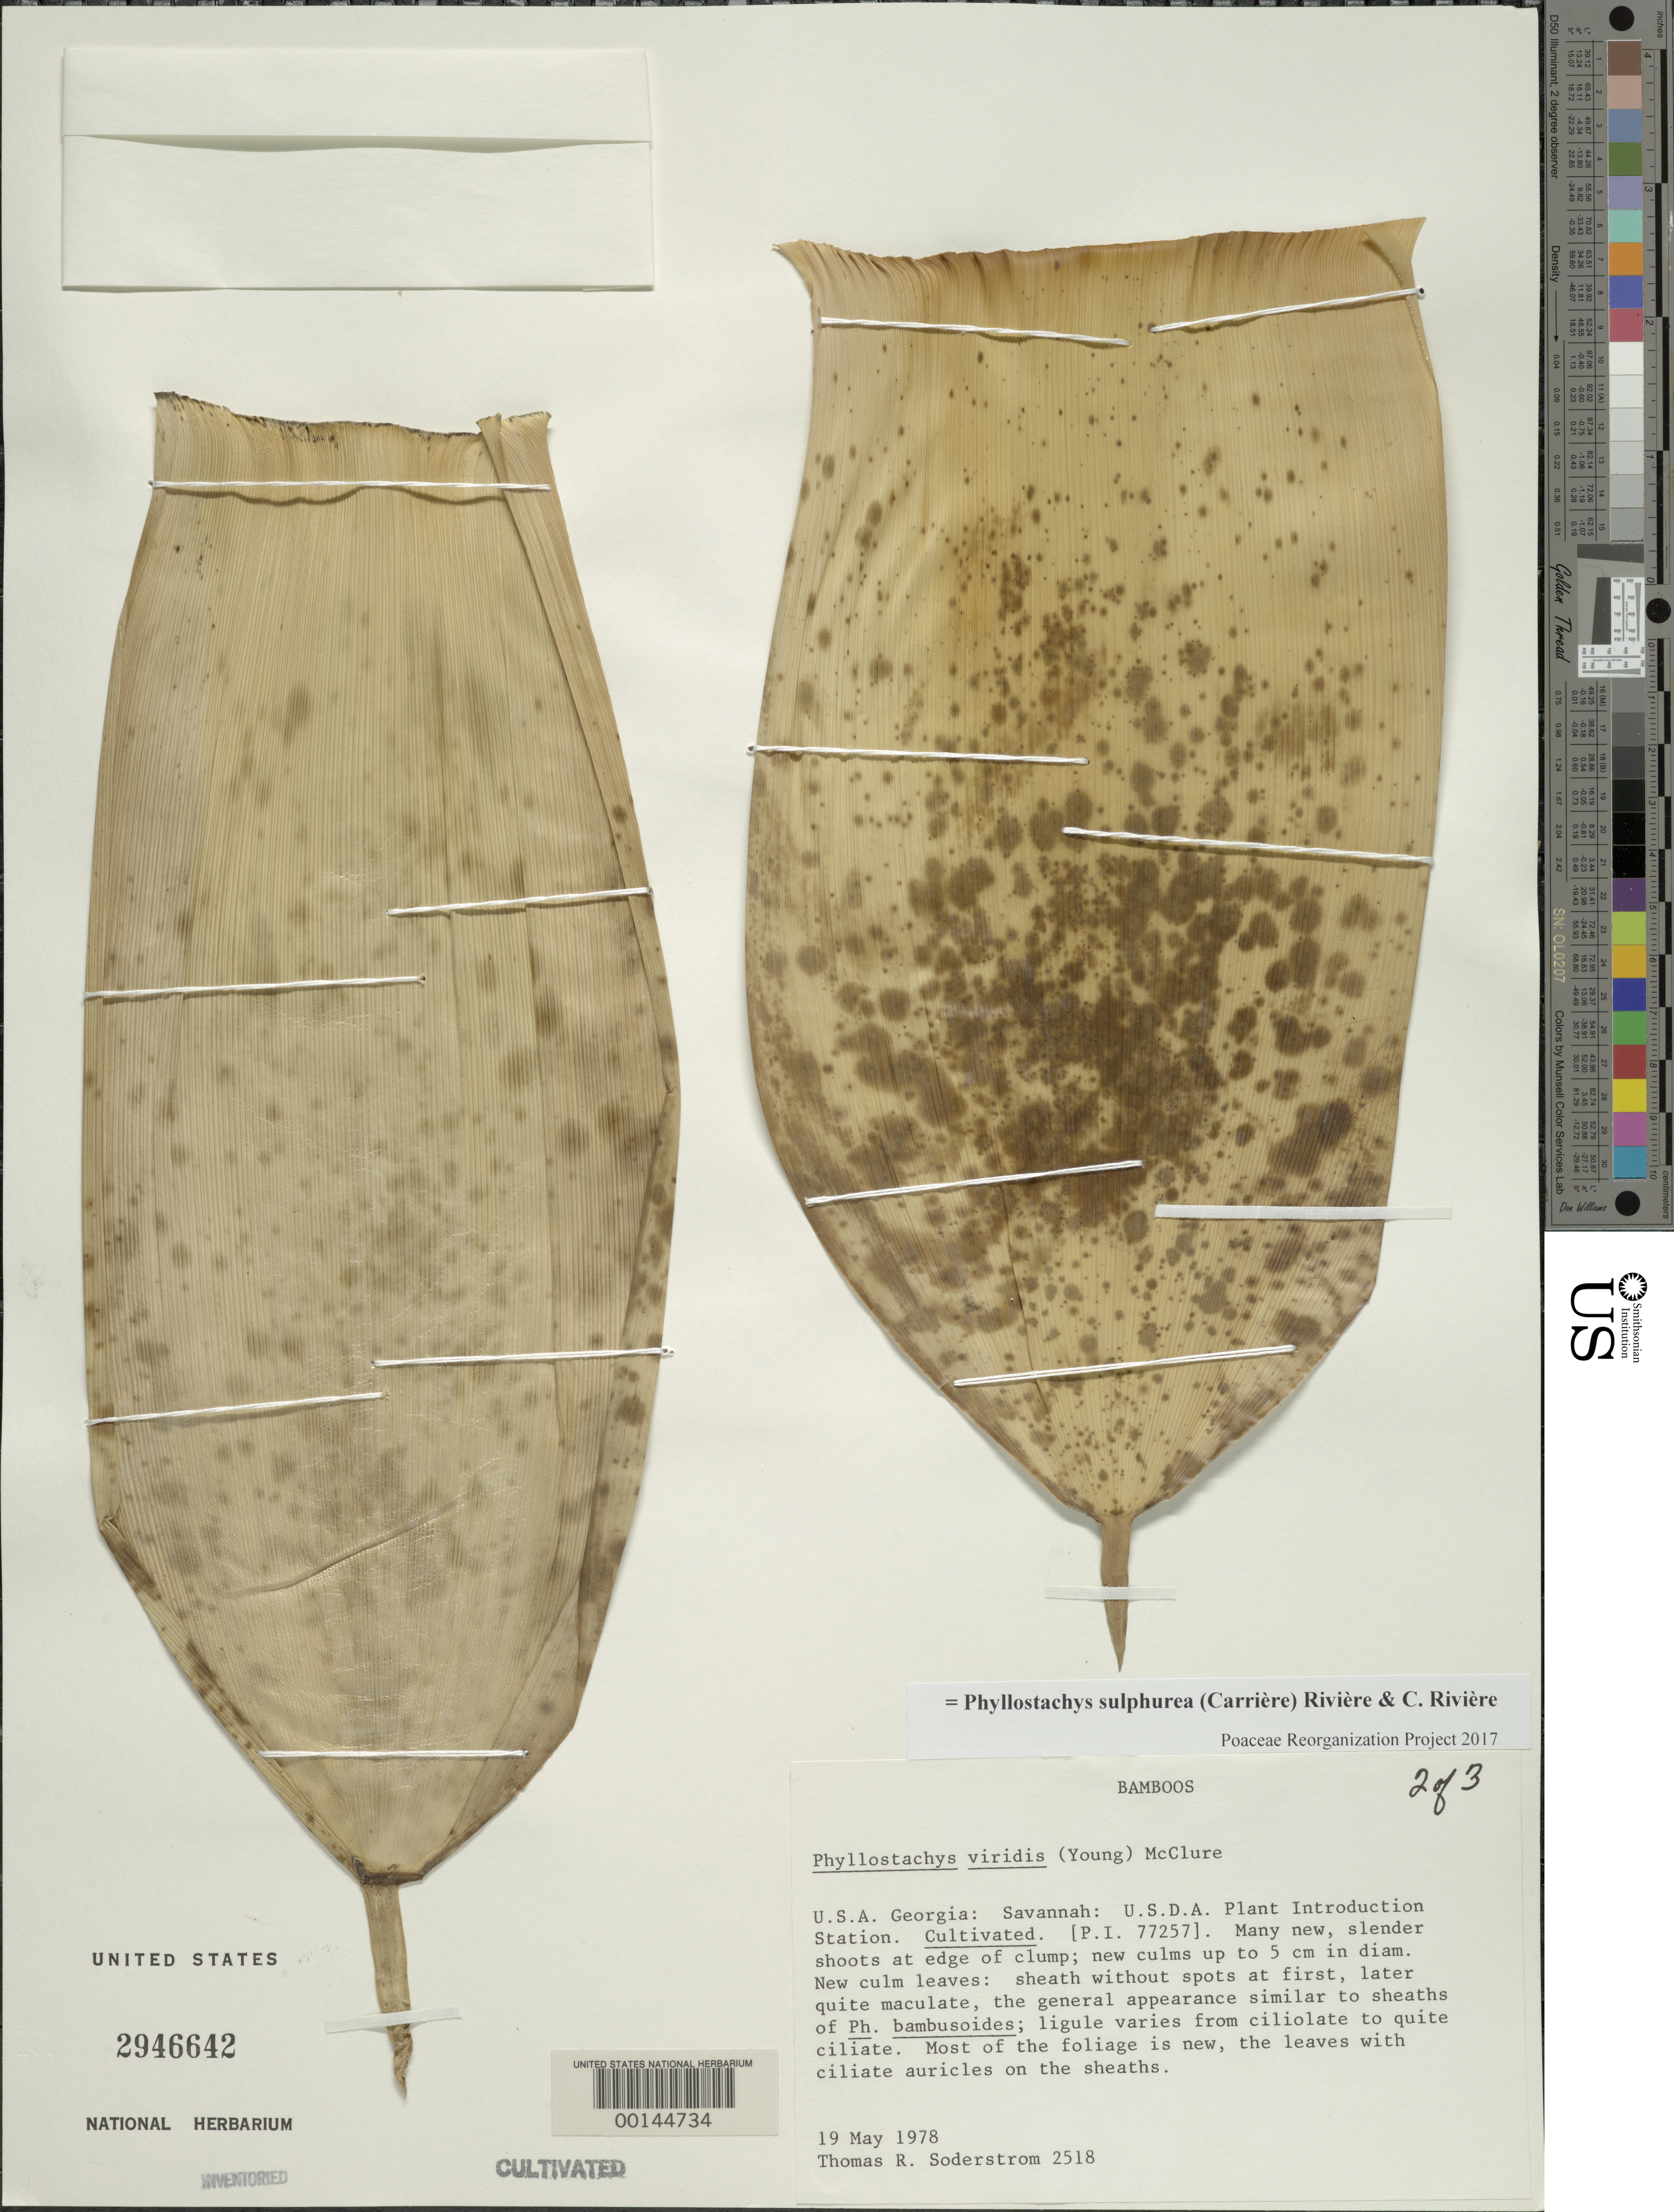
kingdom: Plantae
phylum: Tracheophyta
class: Liliopsida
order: Poales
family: Poaceae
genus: Phyllostachys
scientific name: Phyllostachys sulphurea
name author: (Carrière) Rivière & C. Rivière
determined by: Poaceae Reorganization Project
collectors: T. R. Soderstrom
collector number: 2518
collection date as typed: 19 May 1978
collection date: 1978-05-19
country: United States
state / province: Georgia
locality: Savannah, barbour lathrop p.i. garden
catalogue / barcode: US 2946642